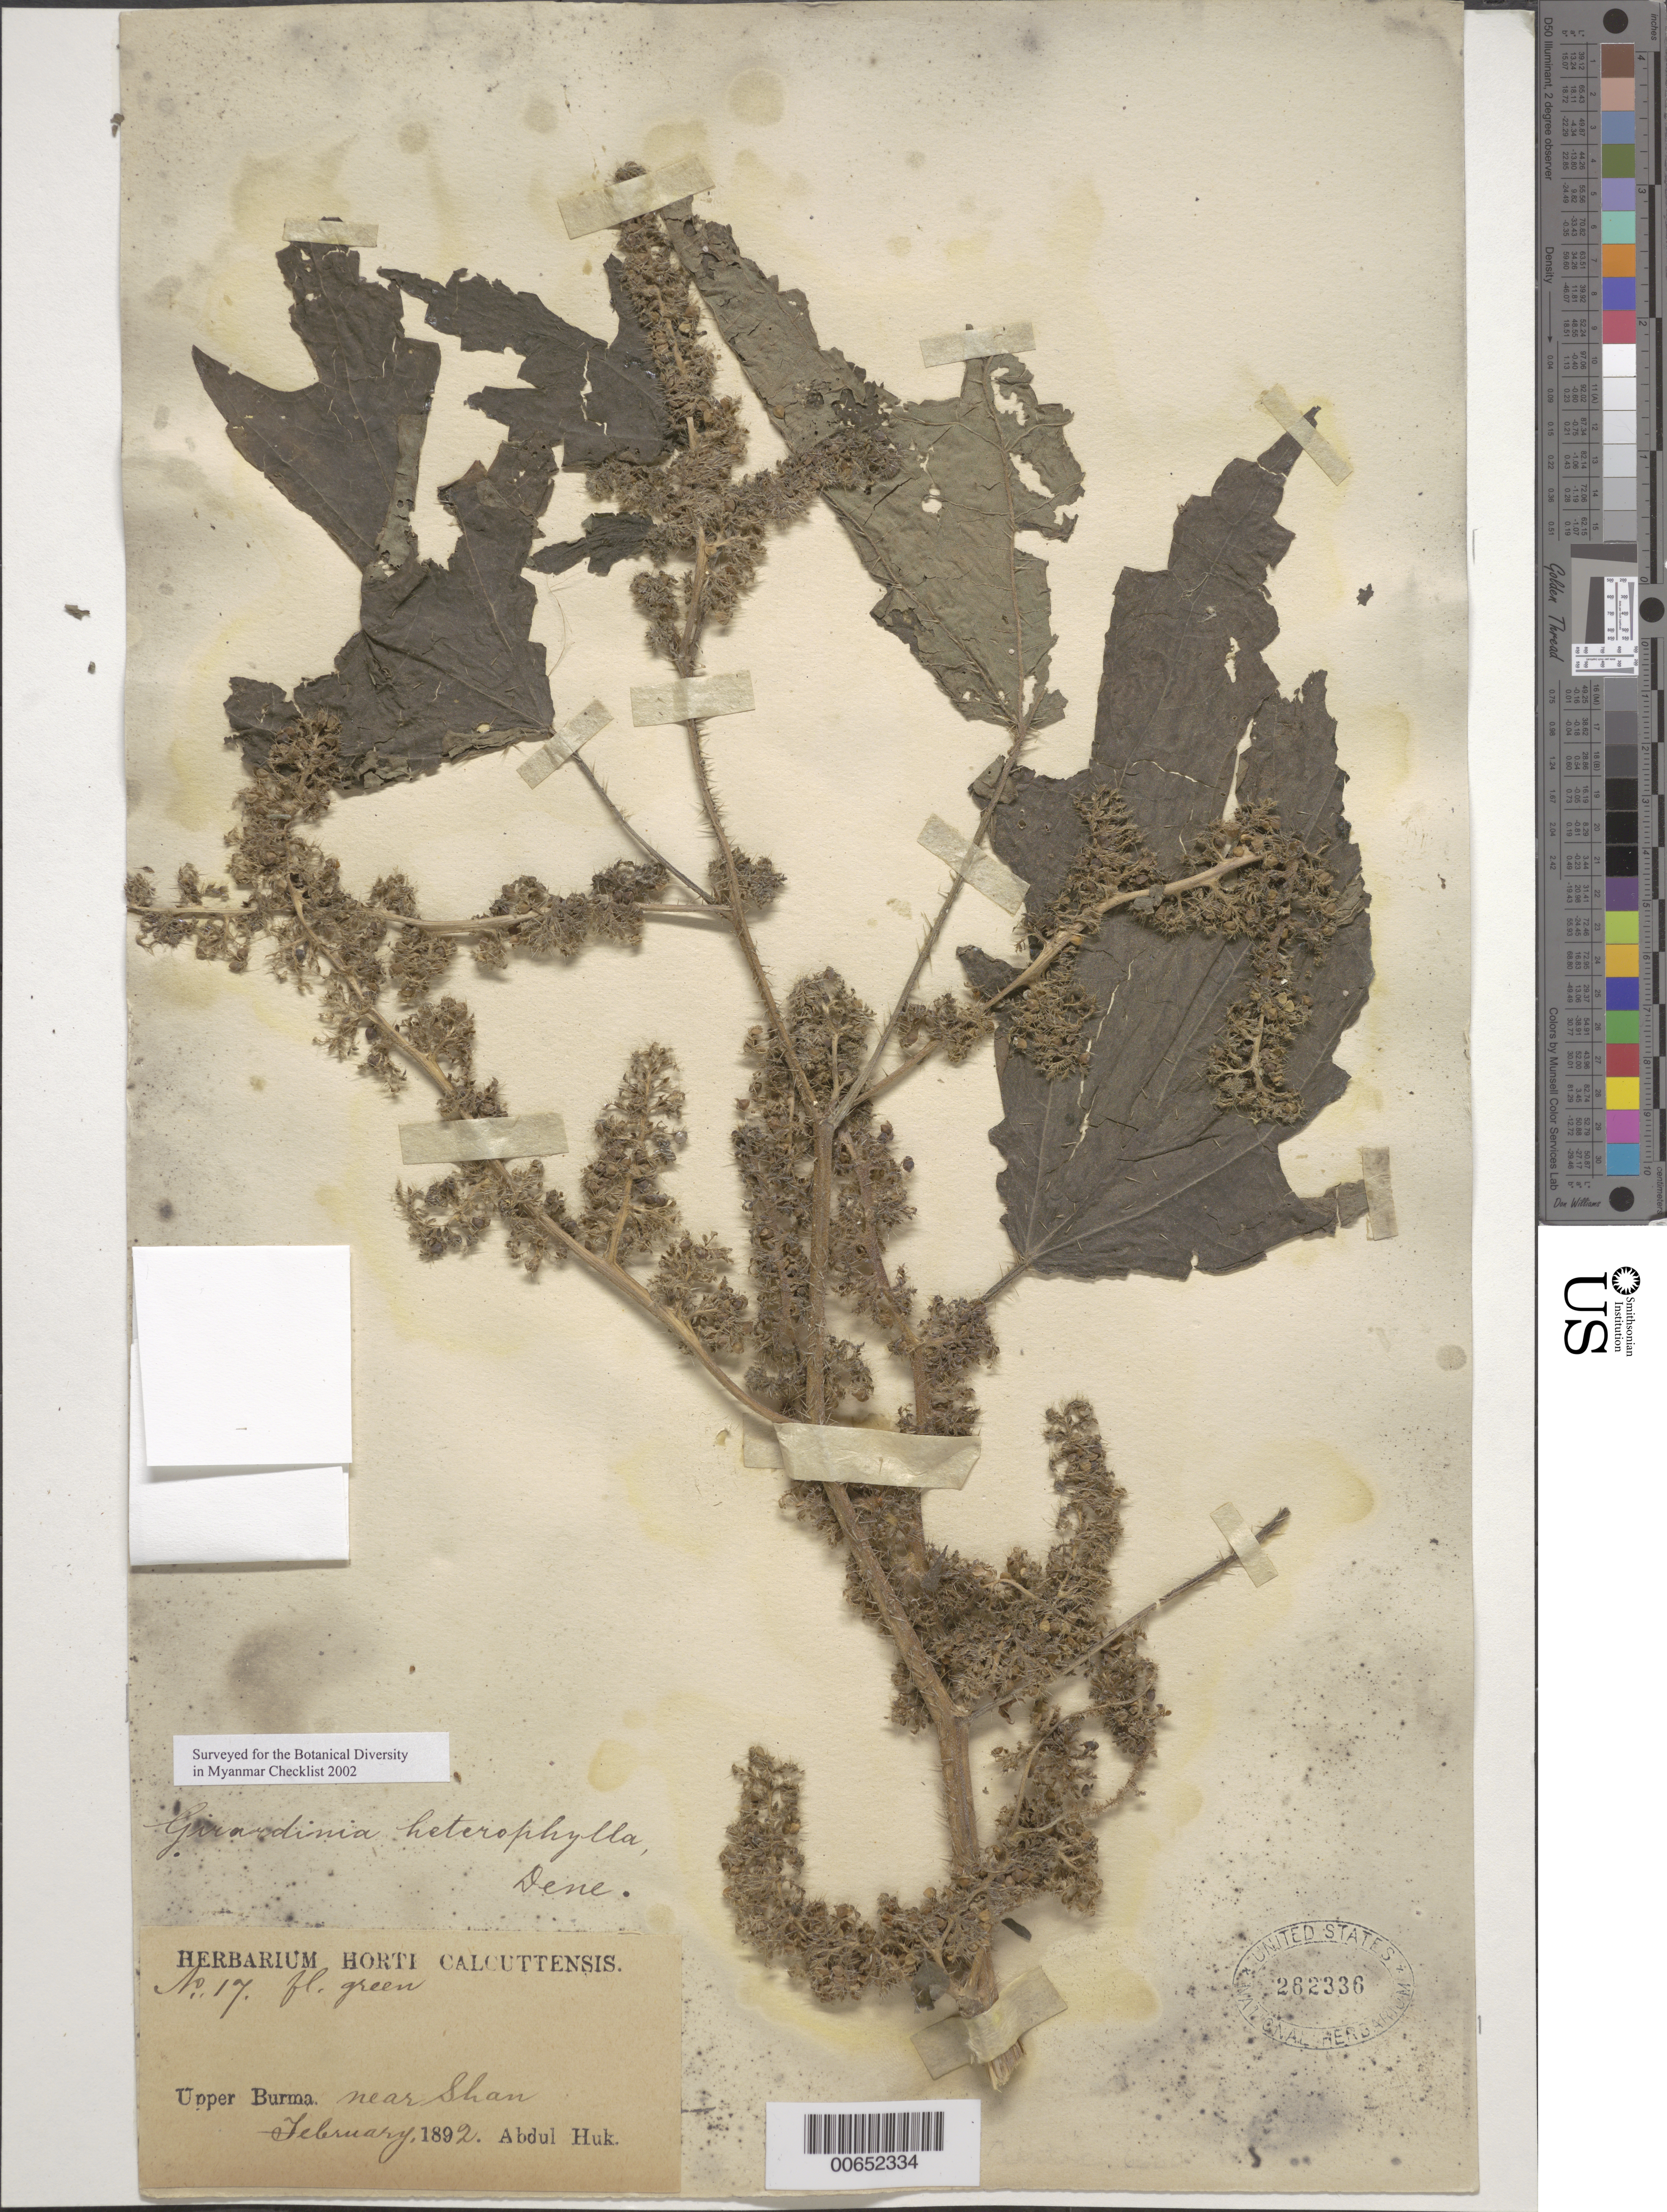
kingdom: Plantae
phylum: Tracheophyta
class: Magnoliopsida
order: Rosales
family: Urticaceae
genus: Girardinia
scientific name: Girardinia heterophylla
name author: Decne.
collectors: A. Huk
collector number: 17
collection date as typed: Feb 1892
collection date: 1892-02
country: Myanmar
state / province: Shan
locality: Near Shan.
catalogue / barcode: US 262336